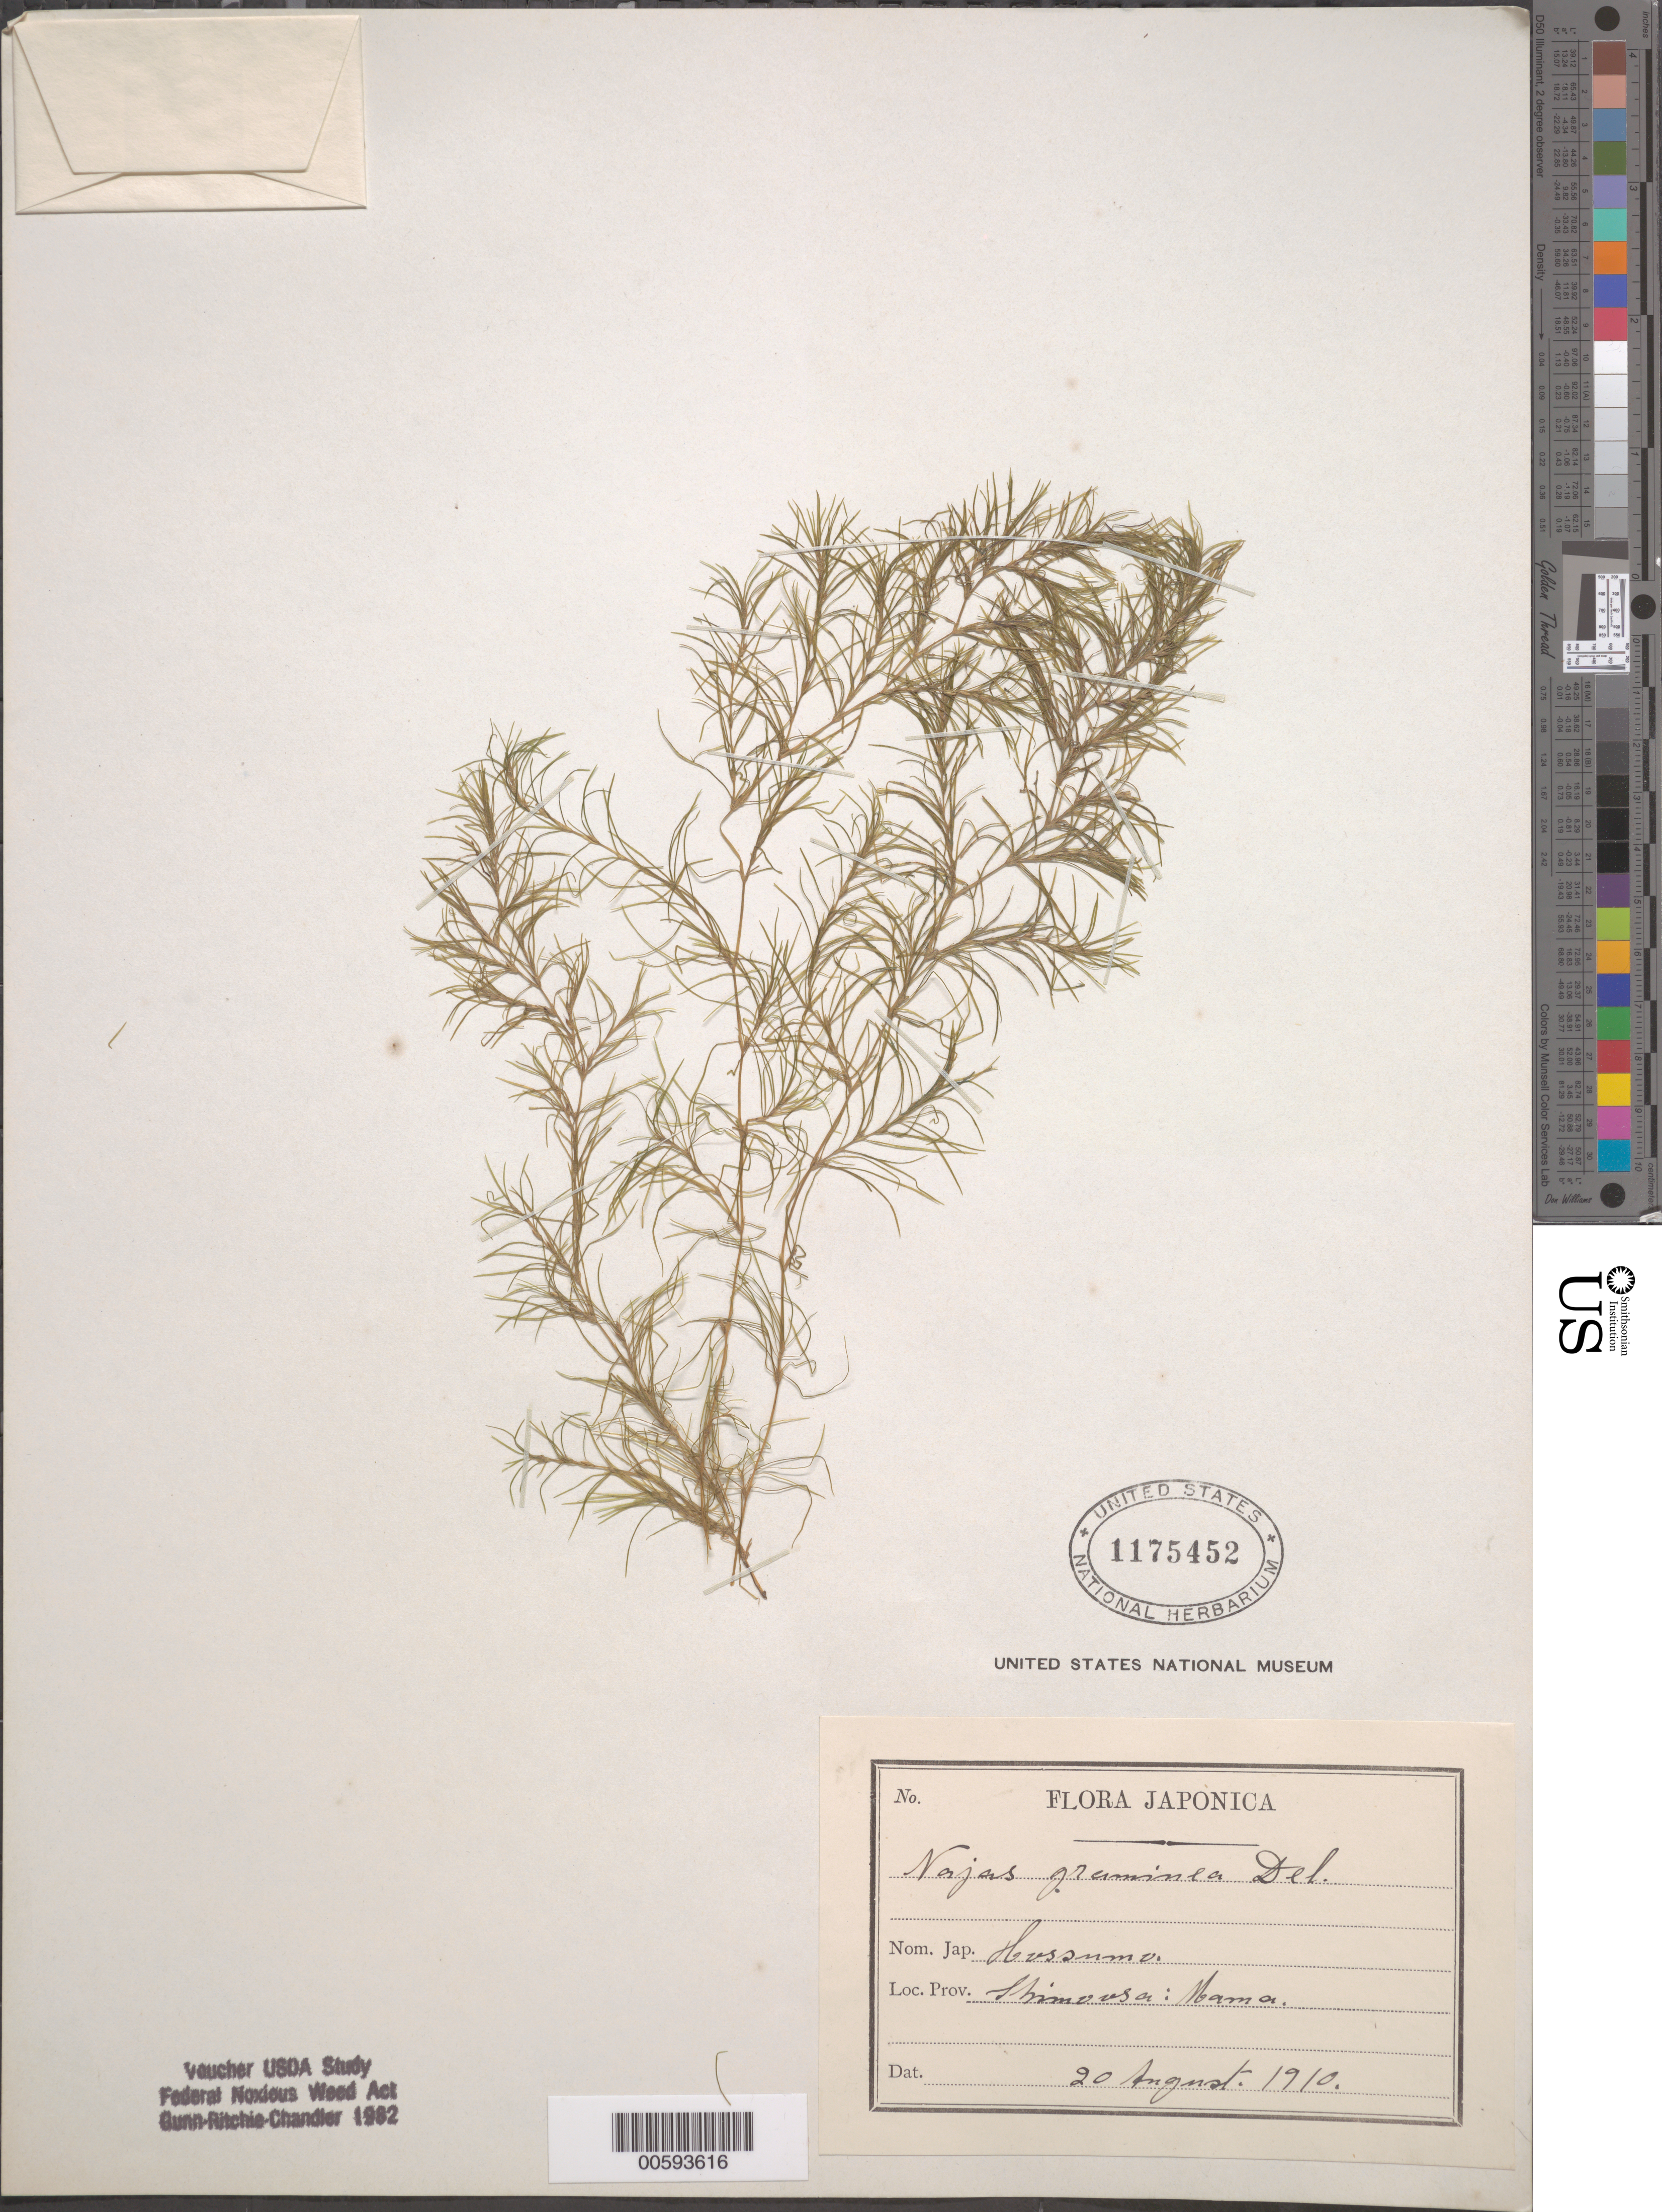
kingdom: Plantae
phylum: Tracheophyta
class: Liliopsida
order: Alismatales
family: Hydrocharitaceae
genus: Najas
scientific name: Najas graminea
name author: Delile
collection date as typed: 20 Aug 1910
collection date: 1910-08-20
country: Japan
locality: Shimosa, Nama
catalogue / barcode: US 1175452